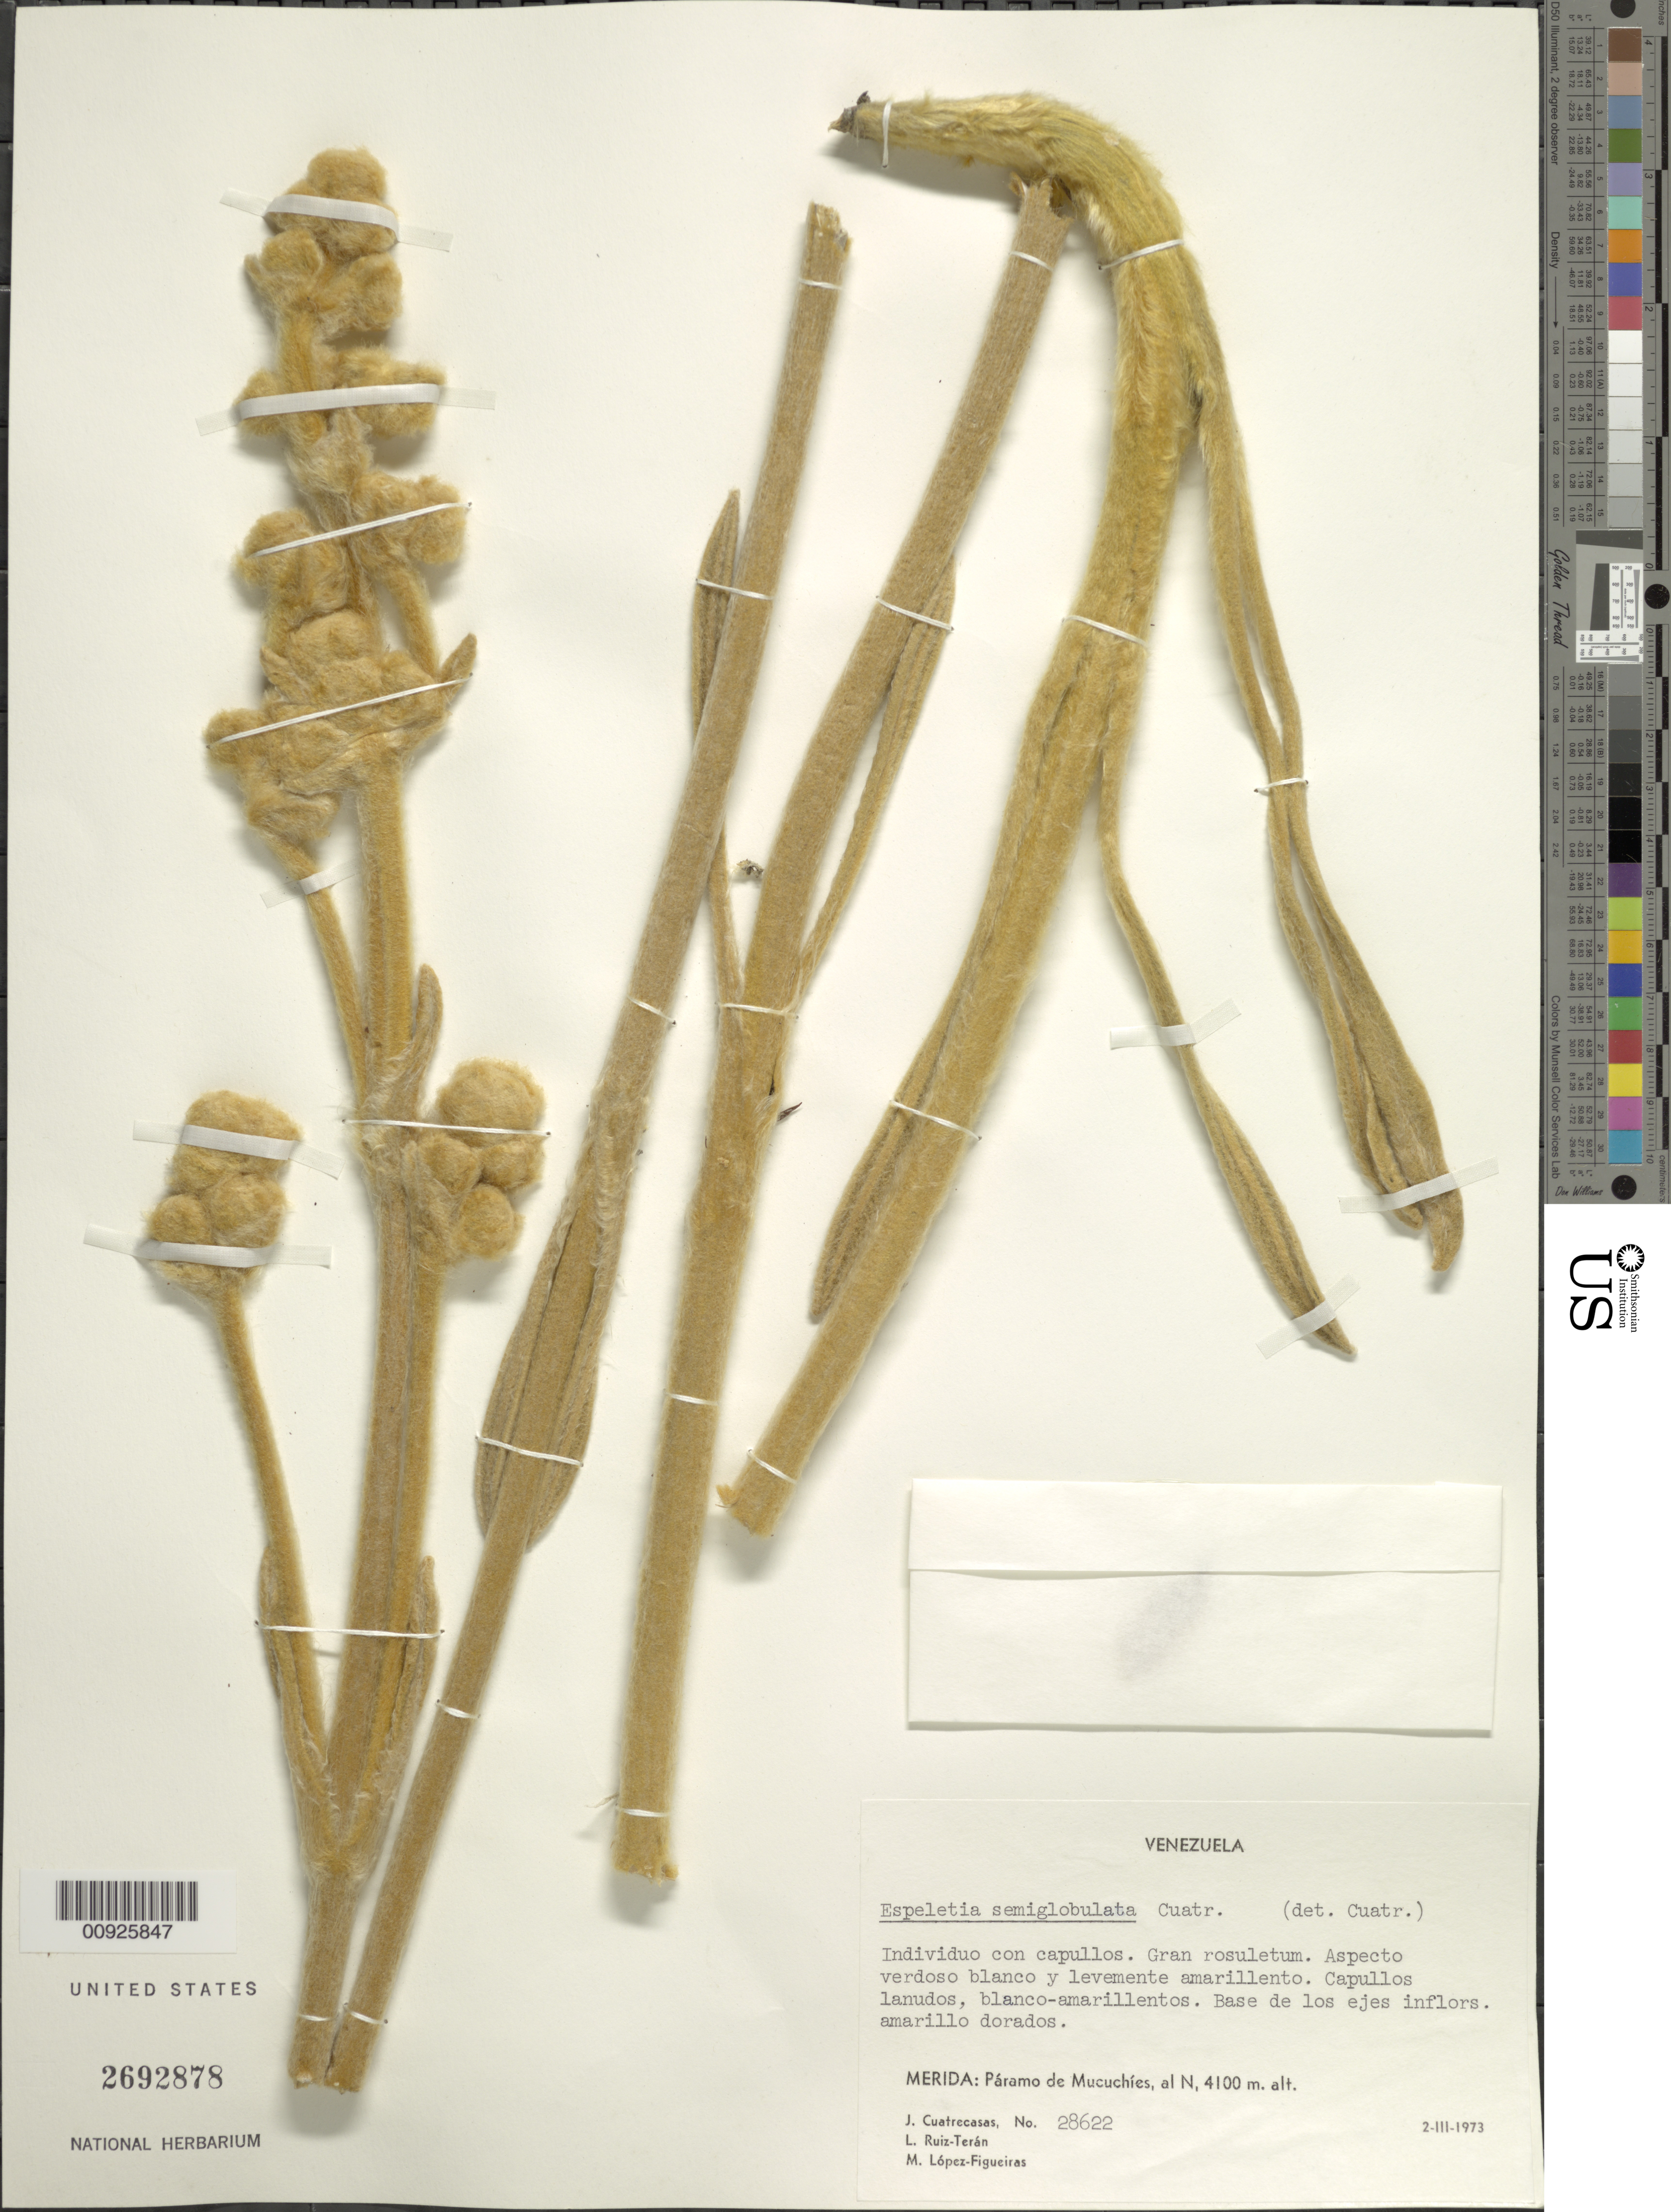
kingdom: Plantae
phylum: Tracheophyta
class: Magnoliopsida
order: Asterales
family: Asteraceae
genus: Espeletia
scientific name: Espeletia semiglobulata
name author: Cuatrec.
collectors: J. Cuatrecasas, L. E. Ruíz-Terán & M. López Figueiras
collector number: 28622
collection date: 1973-03-02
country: Venezuela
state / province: Mérida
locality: P. de Mucuchíes. Páramo de Mucuchíes, al N.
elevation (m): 4100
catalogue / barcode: US 2692878